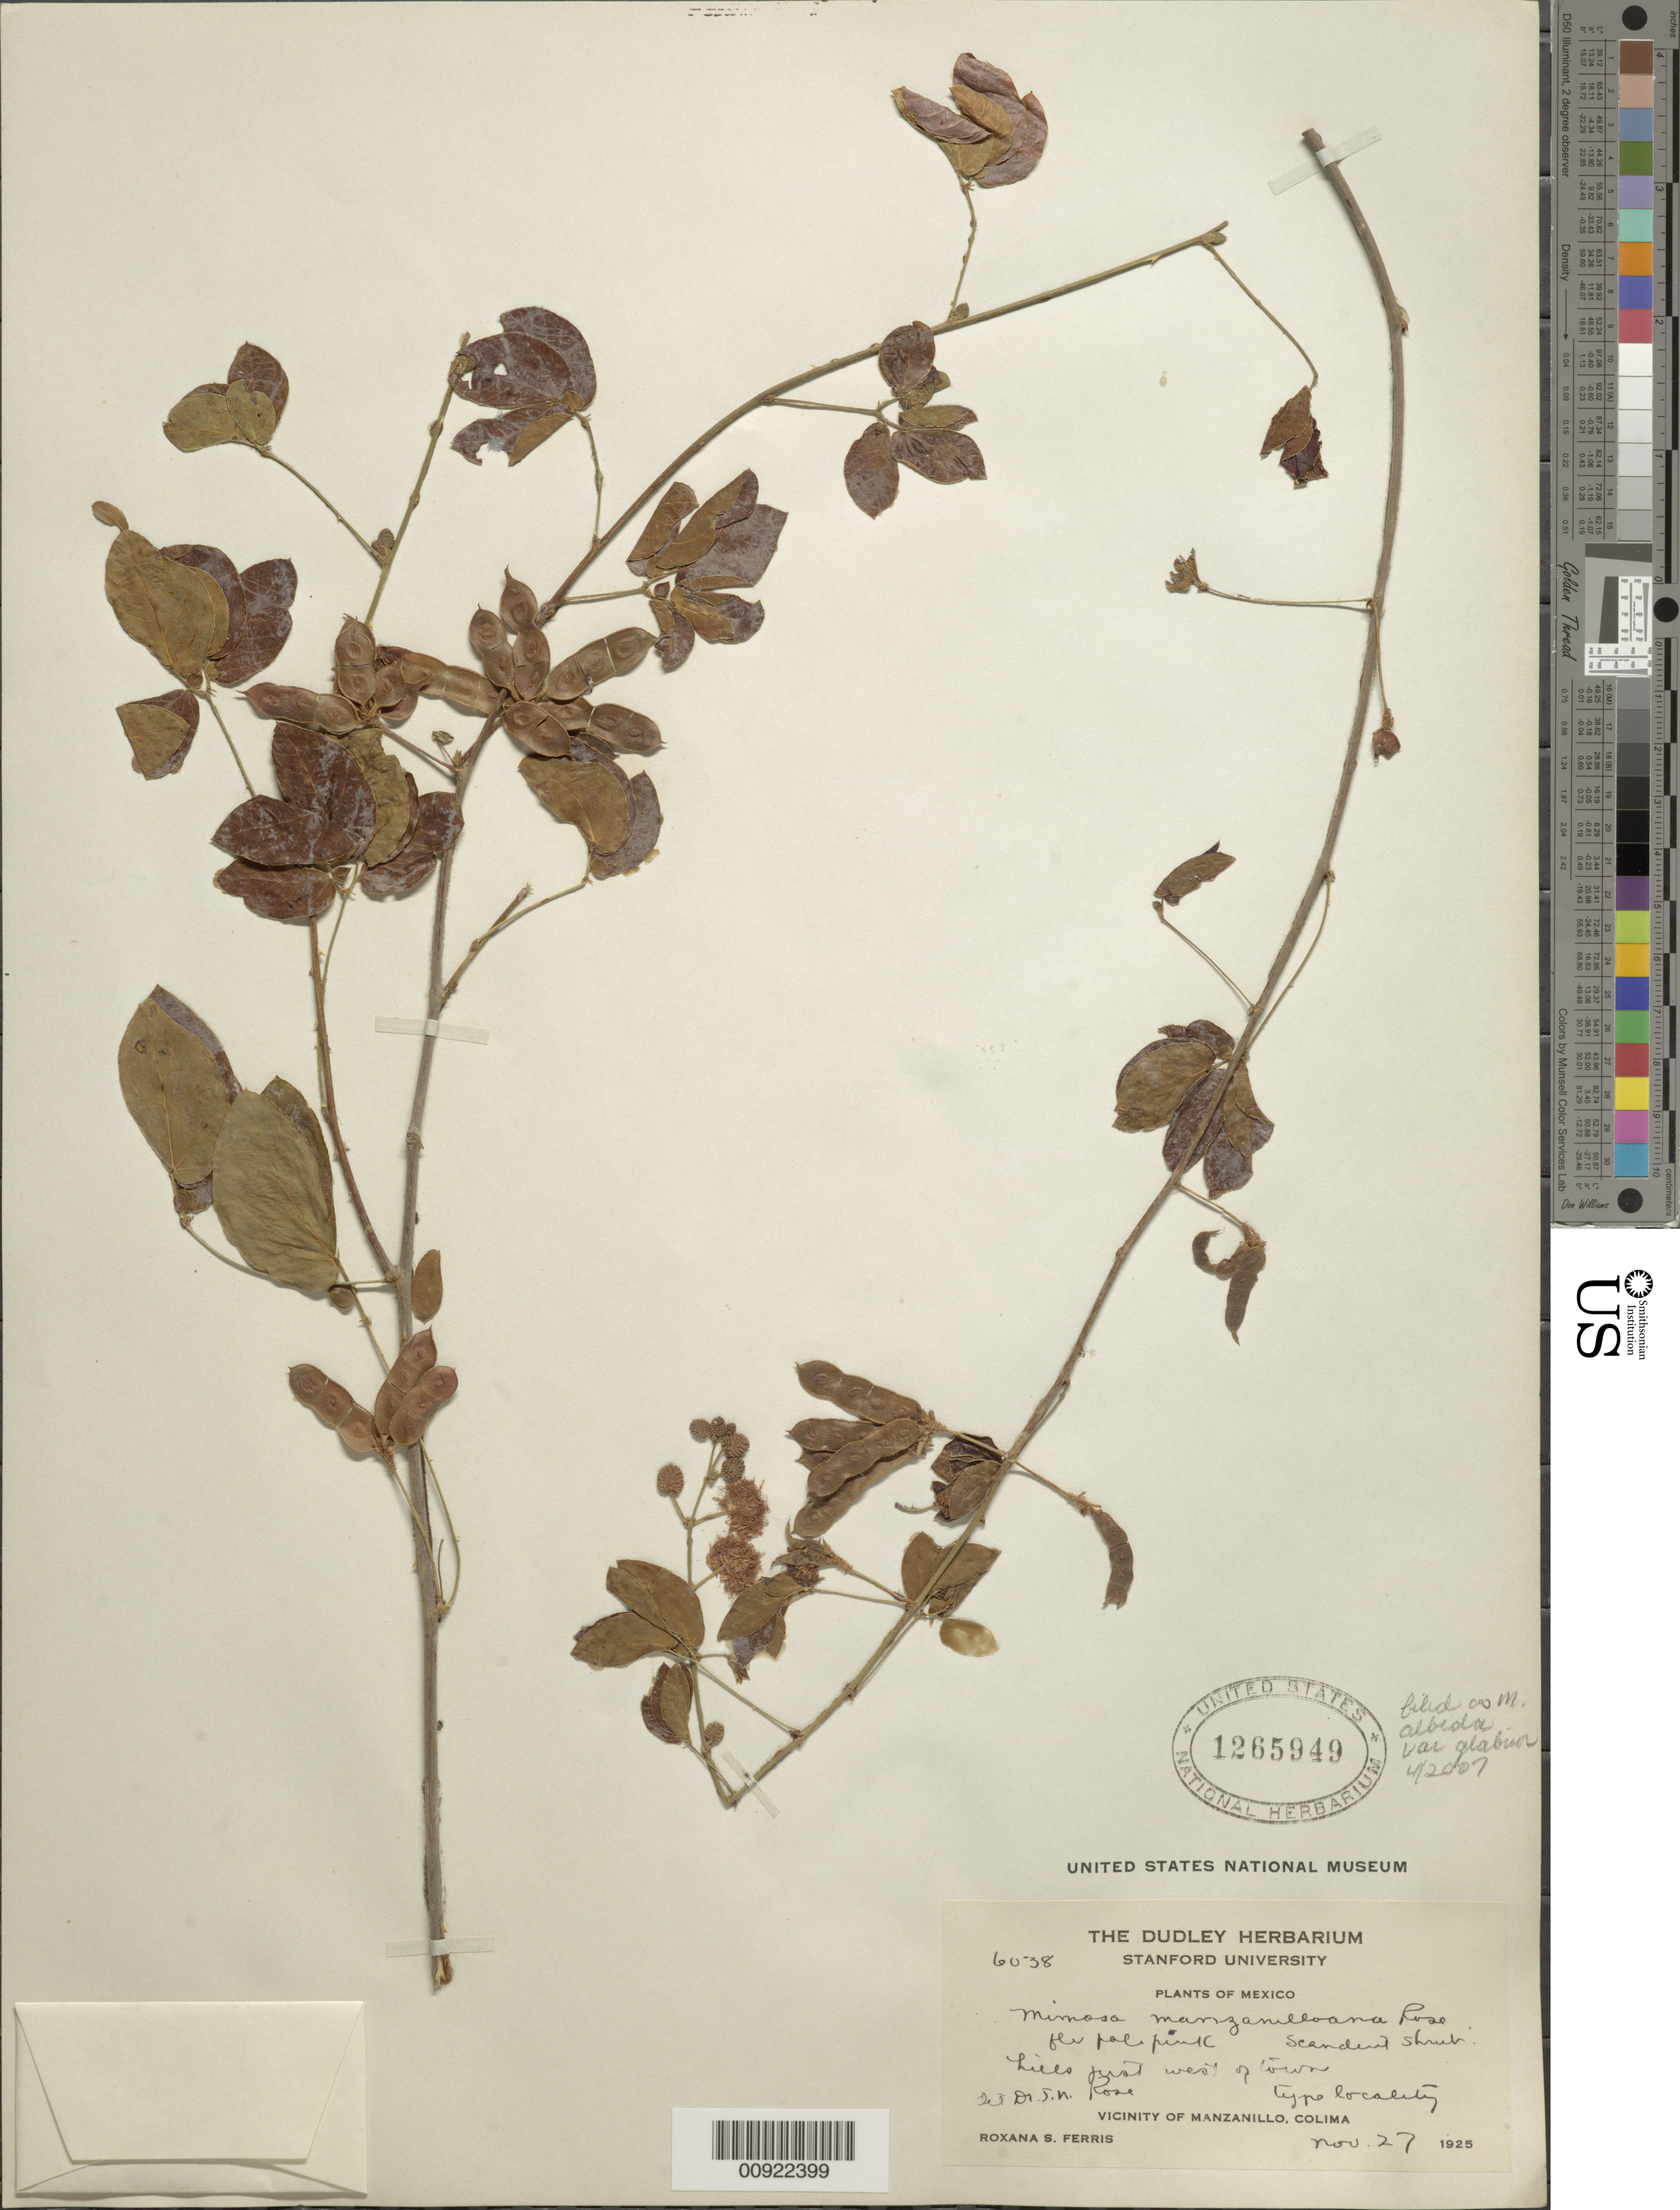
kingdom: Plantae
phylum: Tracheophyta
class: Magnoliopsida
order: Fabales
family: Fabaceae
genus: Mimosa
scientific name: Mimosa albida var. glabrior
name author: B.L. Rob.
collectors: R. S. Ferris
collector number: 6038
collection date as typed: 27 Nov 1925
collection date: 1925-11-27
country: Mexico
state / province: Colima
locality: Hills just west of Manzanillo, Colima.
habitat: Hills.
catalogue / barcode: US 1265949